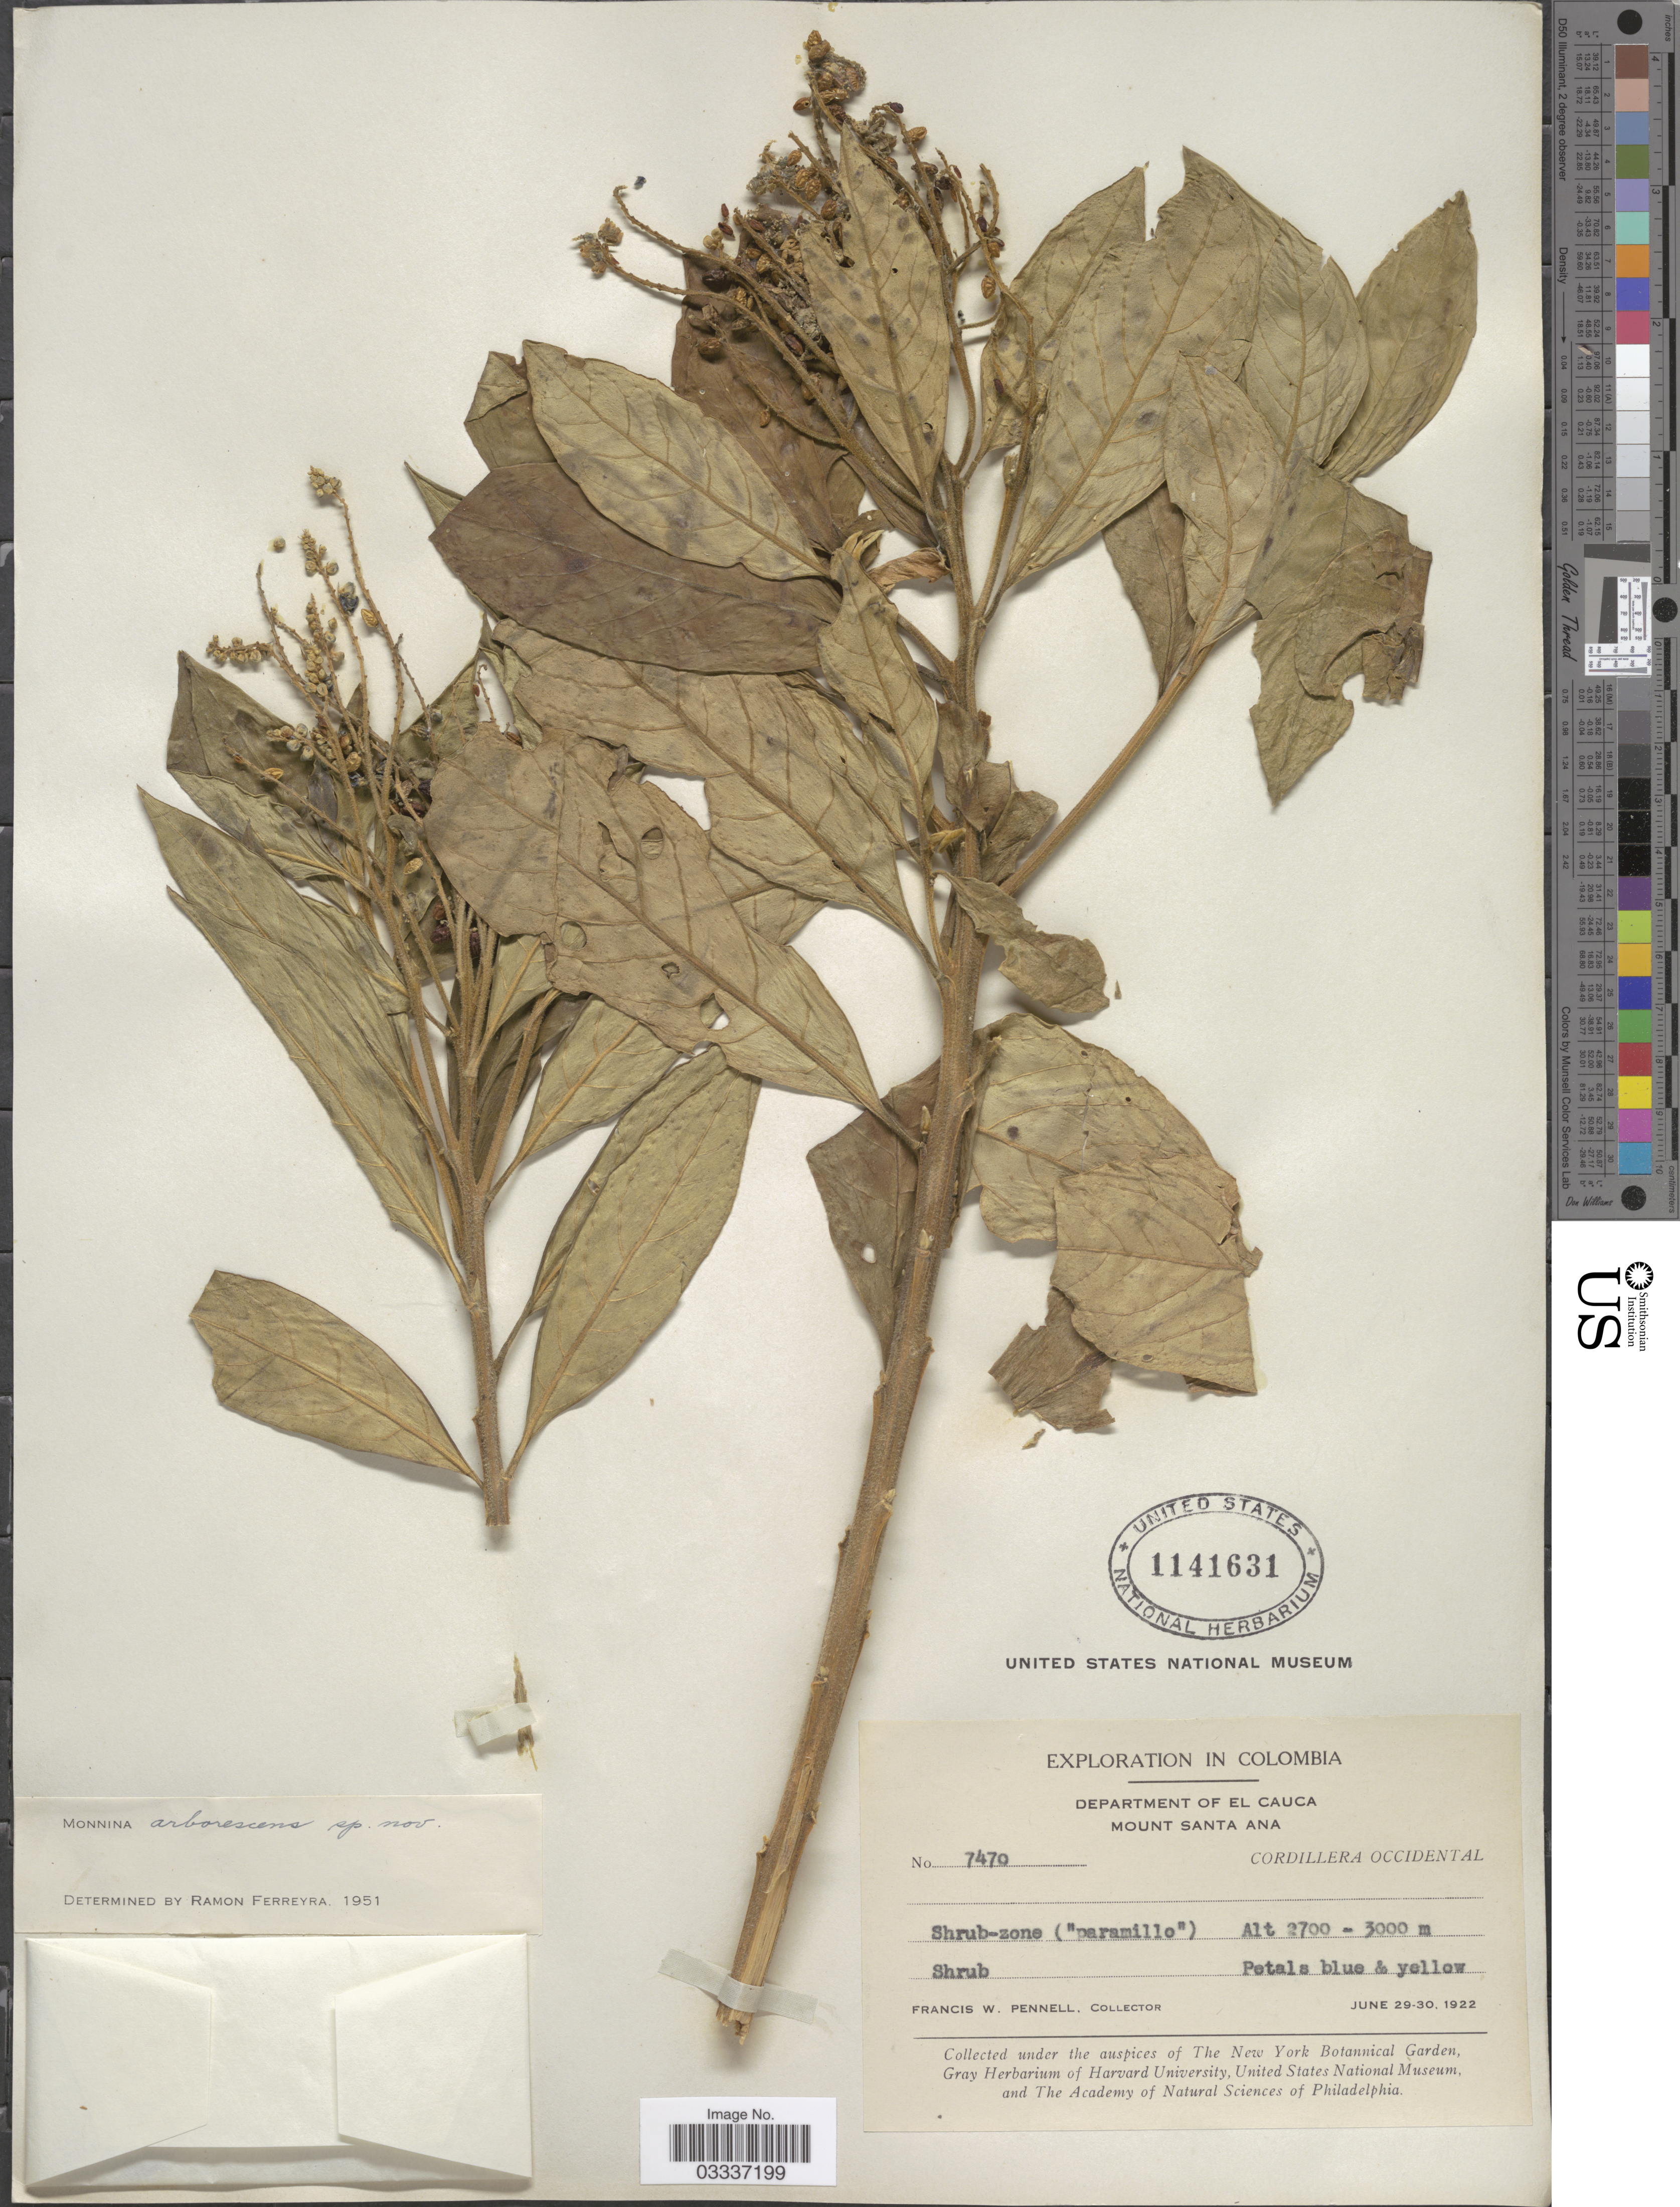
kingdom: Plantae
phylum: Tracheophyta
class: Magnoliopsida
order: Fabales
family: Polygalaceae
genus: Monnina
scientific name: Monnina arborescens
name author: Ferreyra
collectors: F. W. Pennell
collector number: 7470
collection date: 1922-06-29/1922-06-30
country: Colombia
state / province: Cauca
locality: Department of El Cauca. Mount Santa Ana. Cordillera Occidental.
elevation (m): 2700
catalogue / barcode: US 1141631